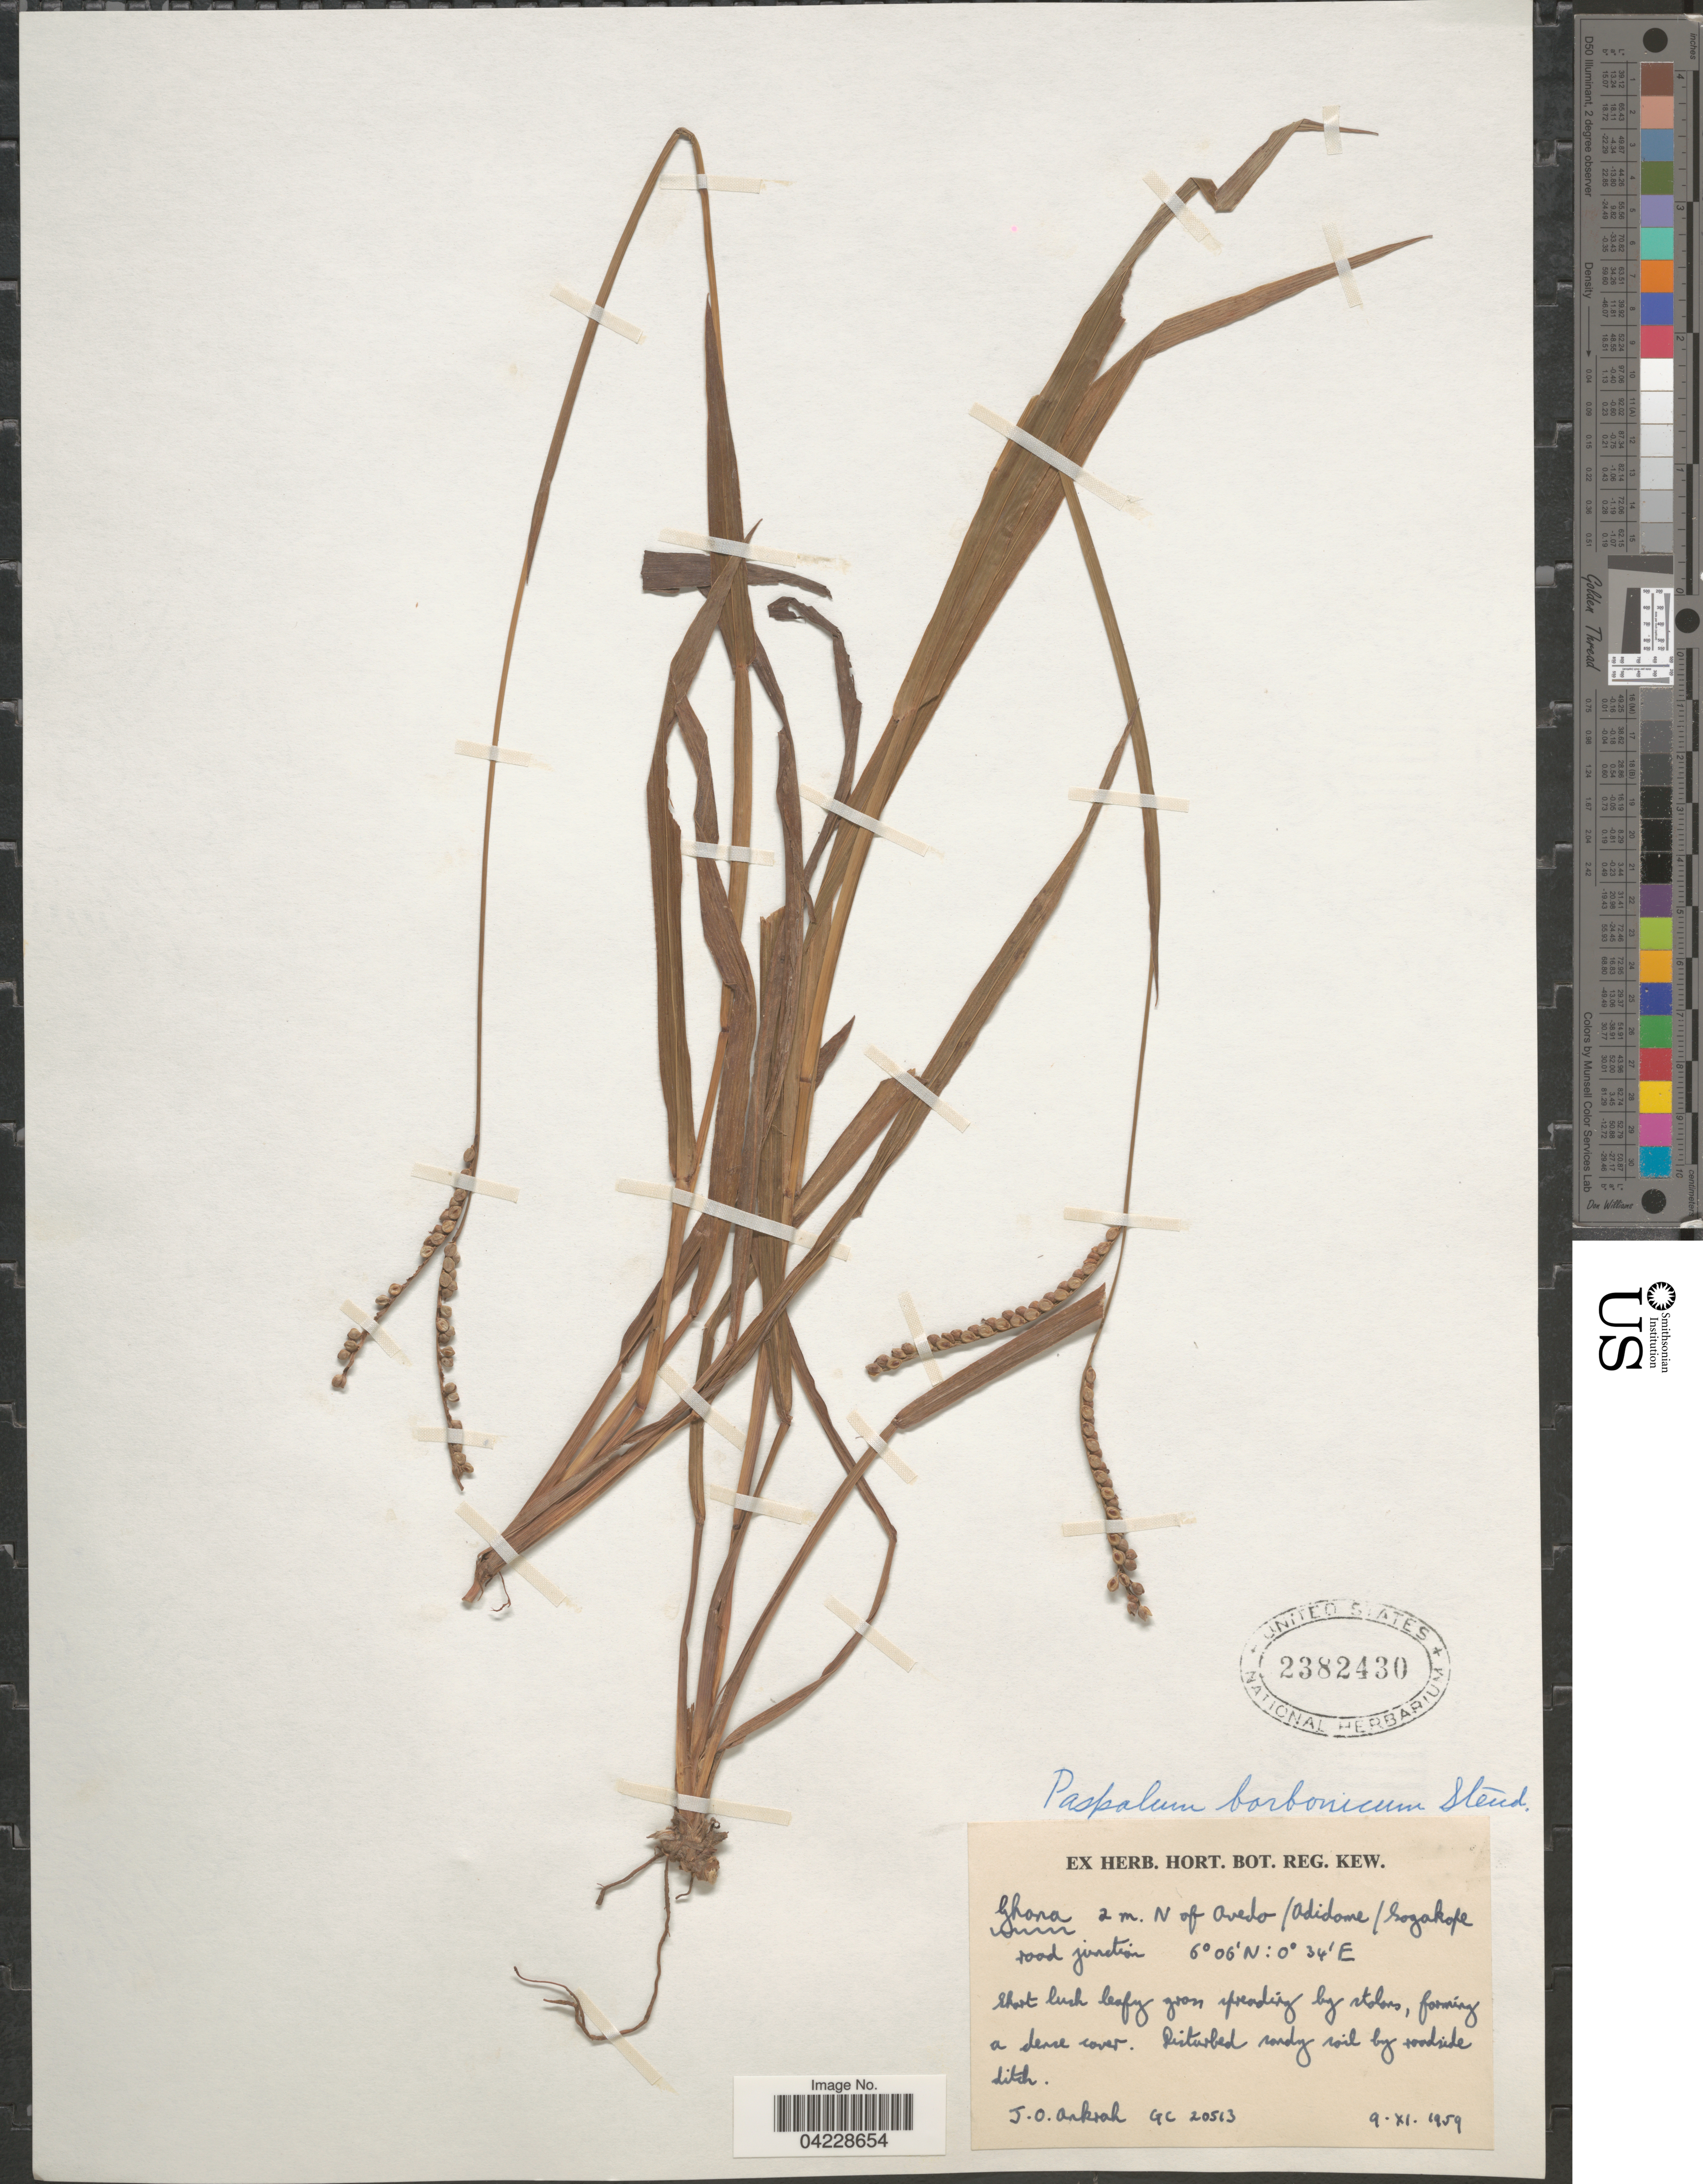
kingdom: Plantae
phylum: Tracheophyta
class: Liliopsida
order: Poales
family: Poaceae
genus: Paspalum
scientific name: Paspalum scrobiculatum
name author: L.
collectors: J. Ankrah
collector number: GC 20513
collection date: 1959-11-09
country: Ghana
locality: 2 m. N of Avedo / Adidome/ Sozakope road junction.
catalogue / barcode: US 2382430